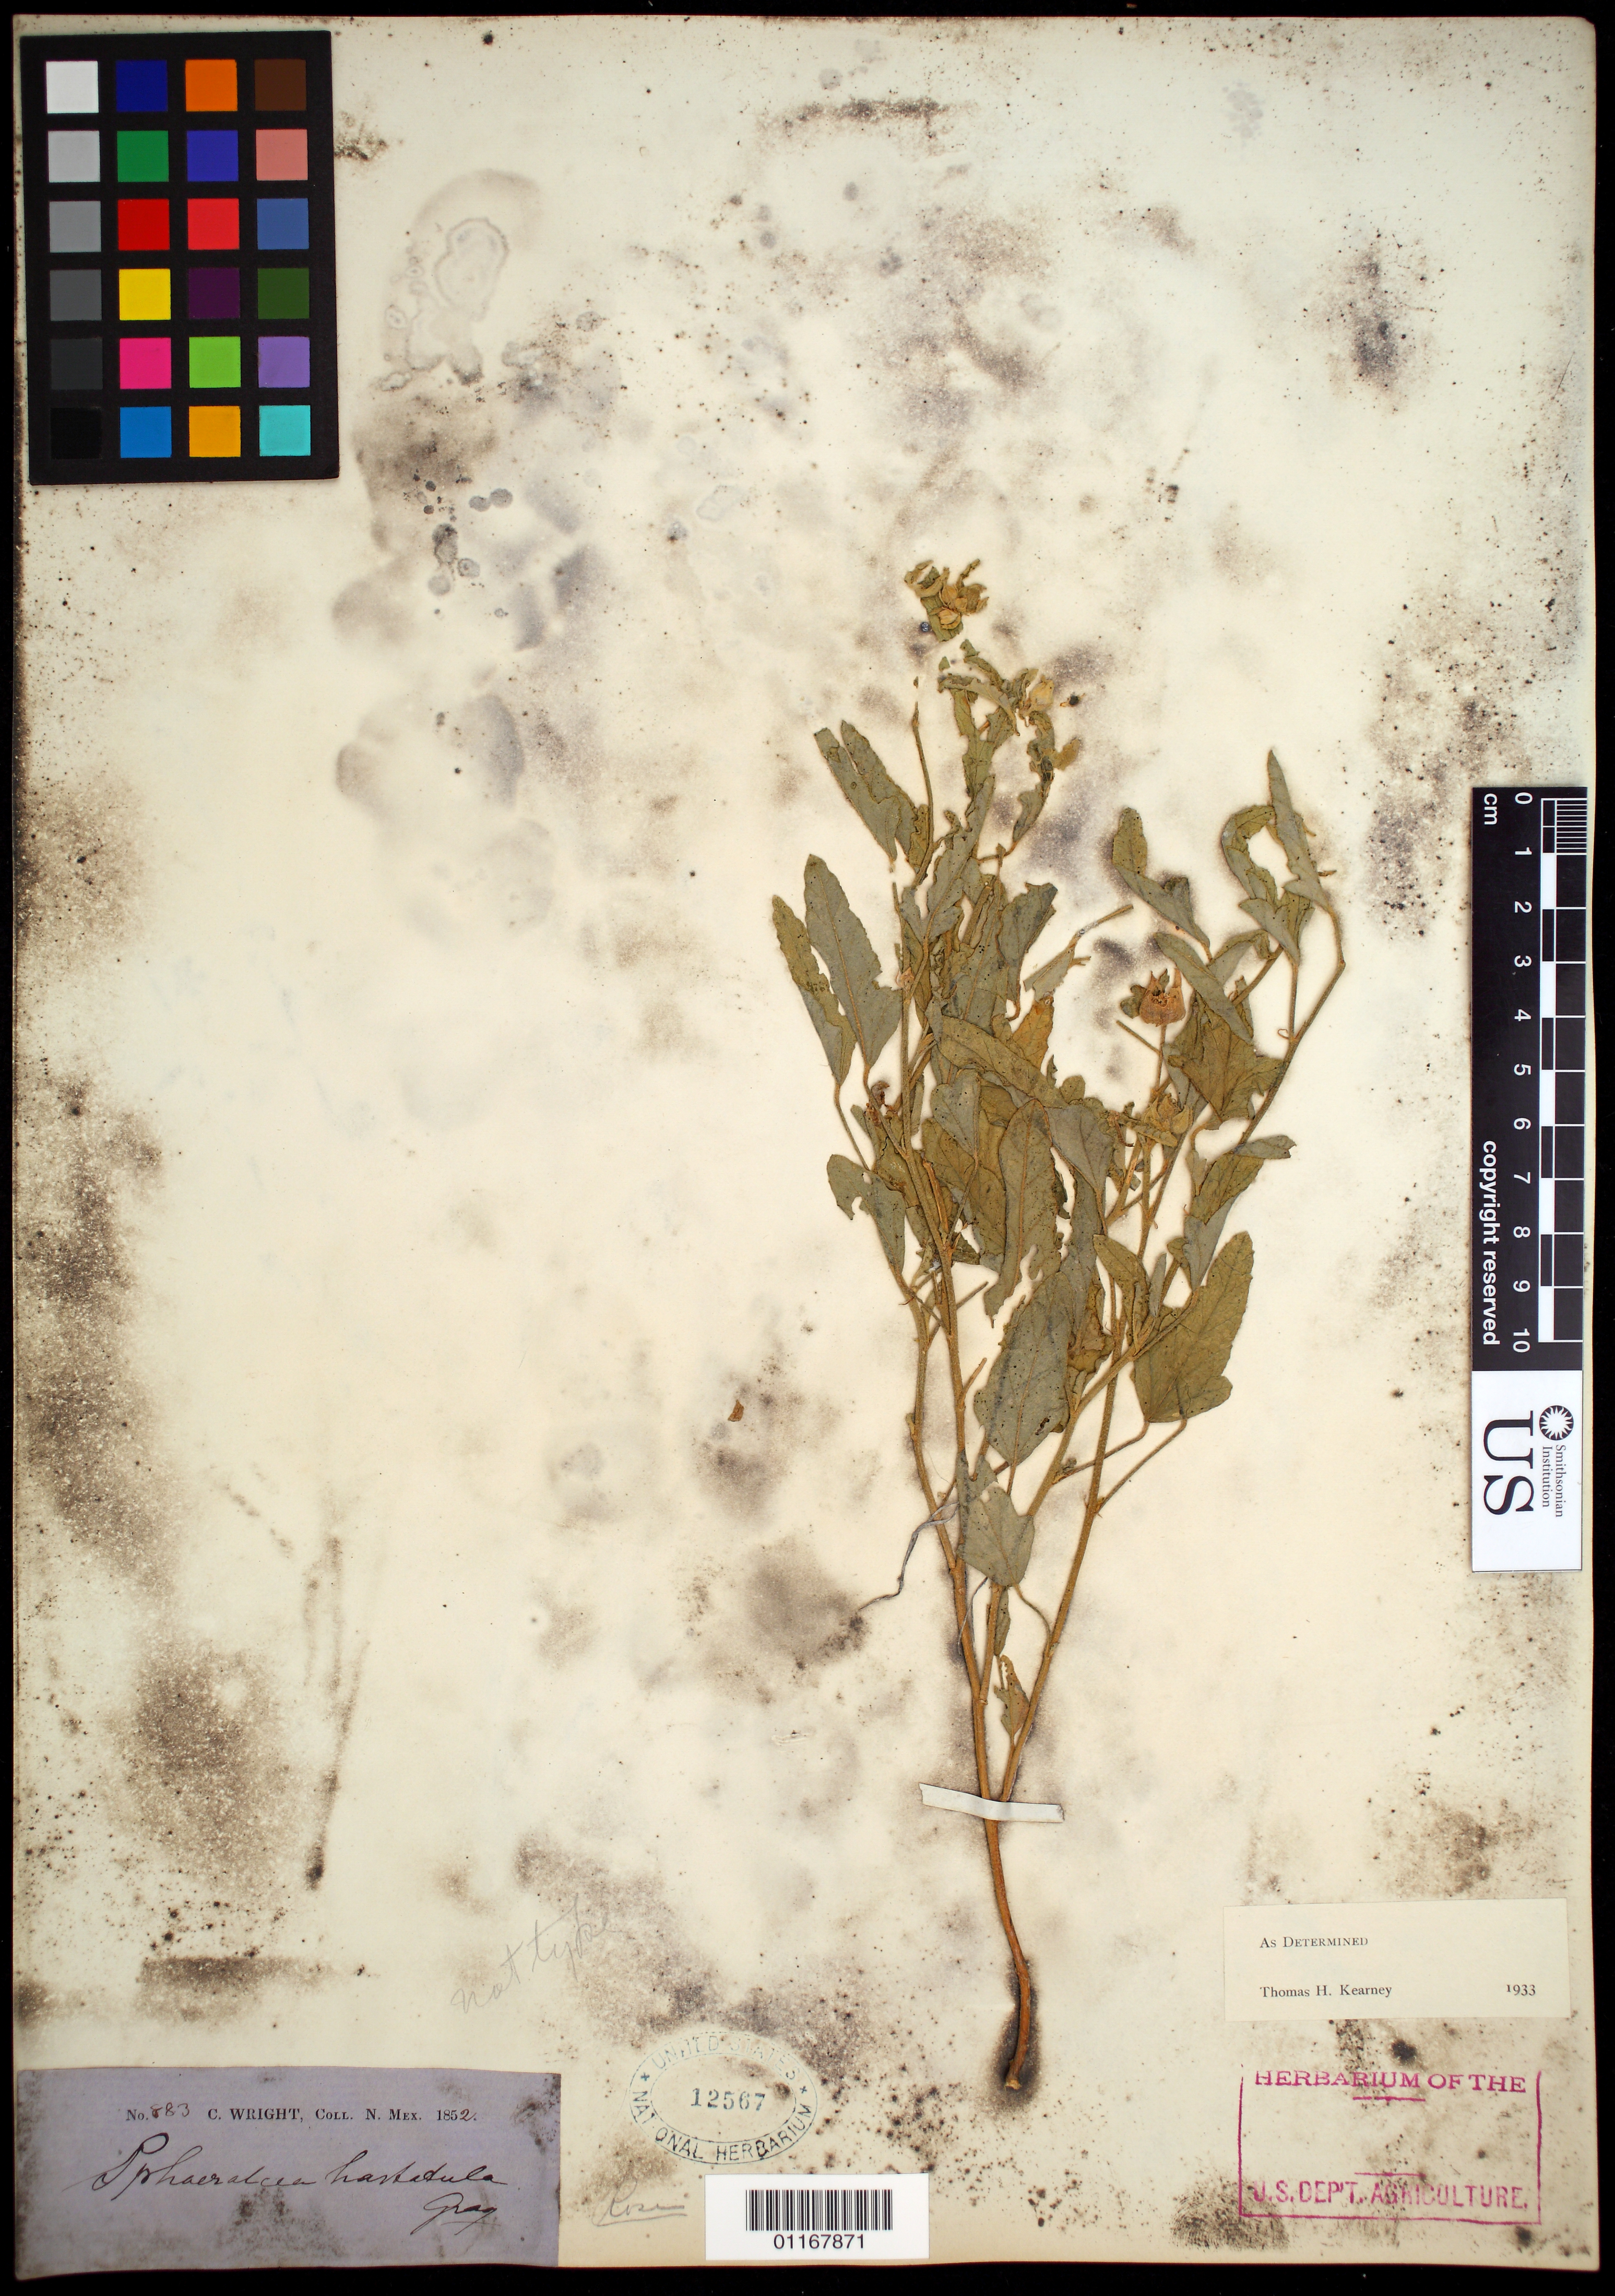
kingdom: Plantae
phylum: Tracheophyta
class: Magnoliopsida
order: Malvales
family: Malvaceae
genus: Sphaeralcea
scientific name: Sphaeralcea hastulata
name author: A. Gray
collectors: C. Wright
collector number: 883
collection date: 1852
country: United States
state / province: New Mexico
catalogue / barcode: US 12567